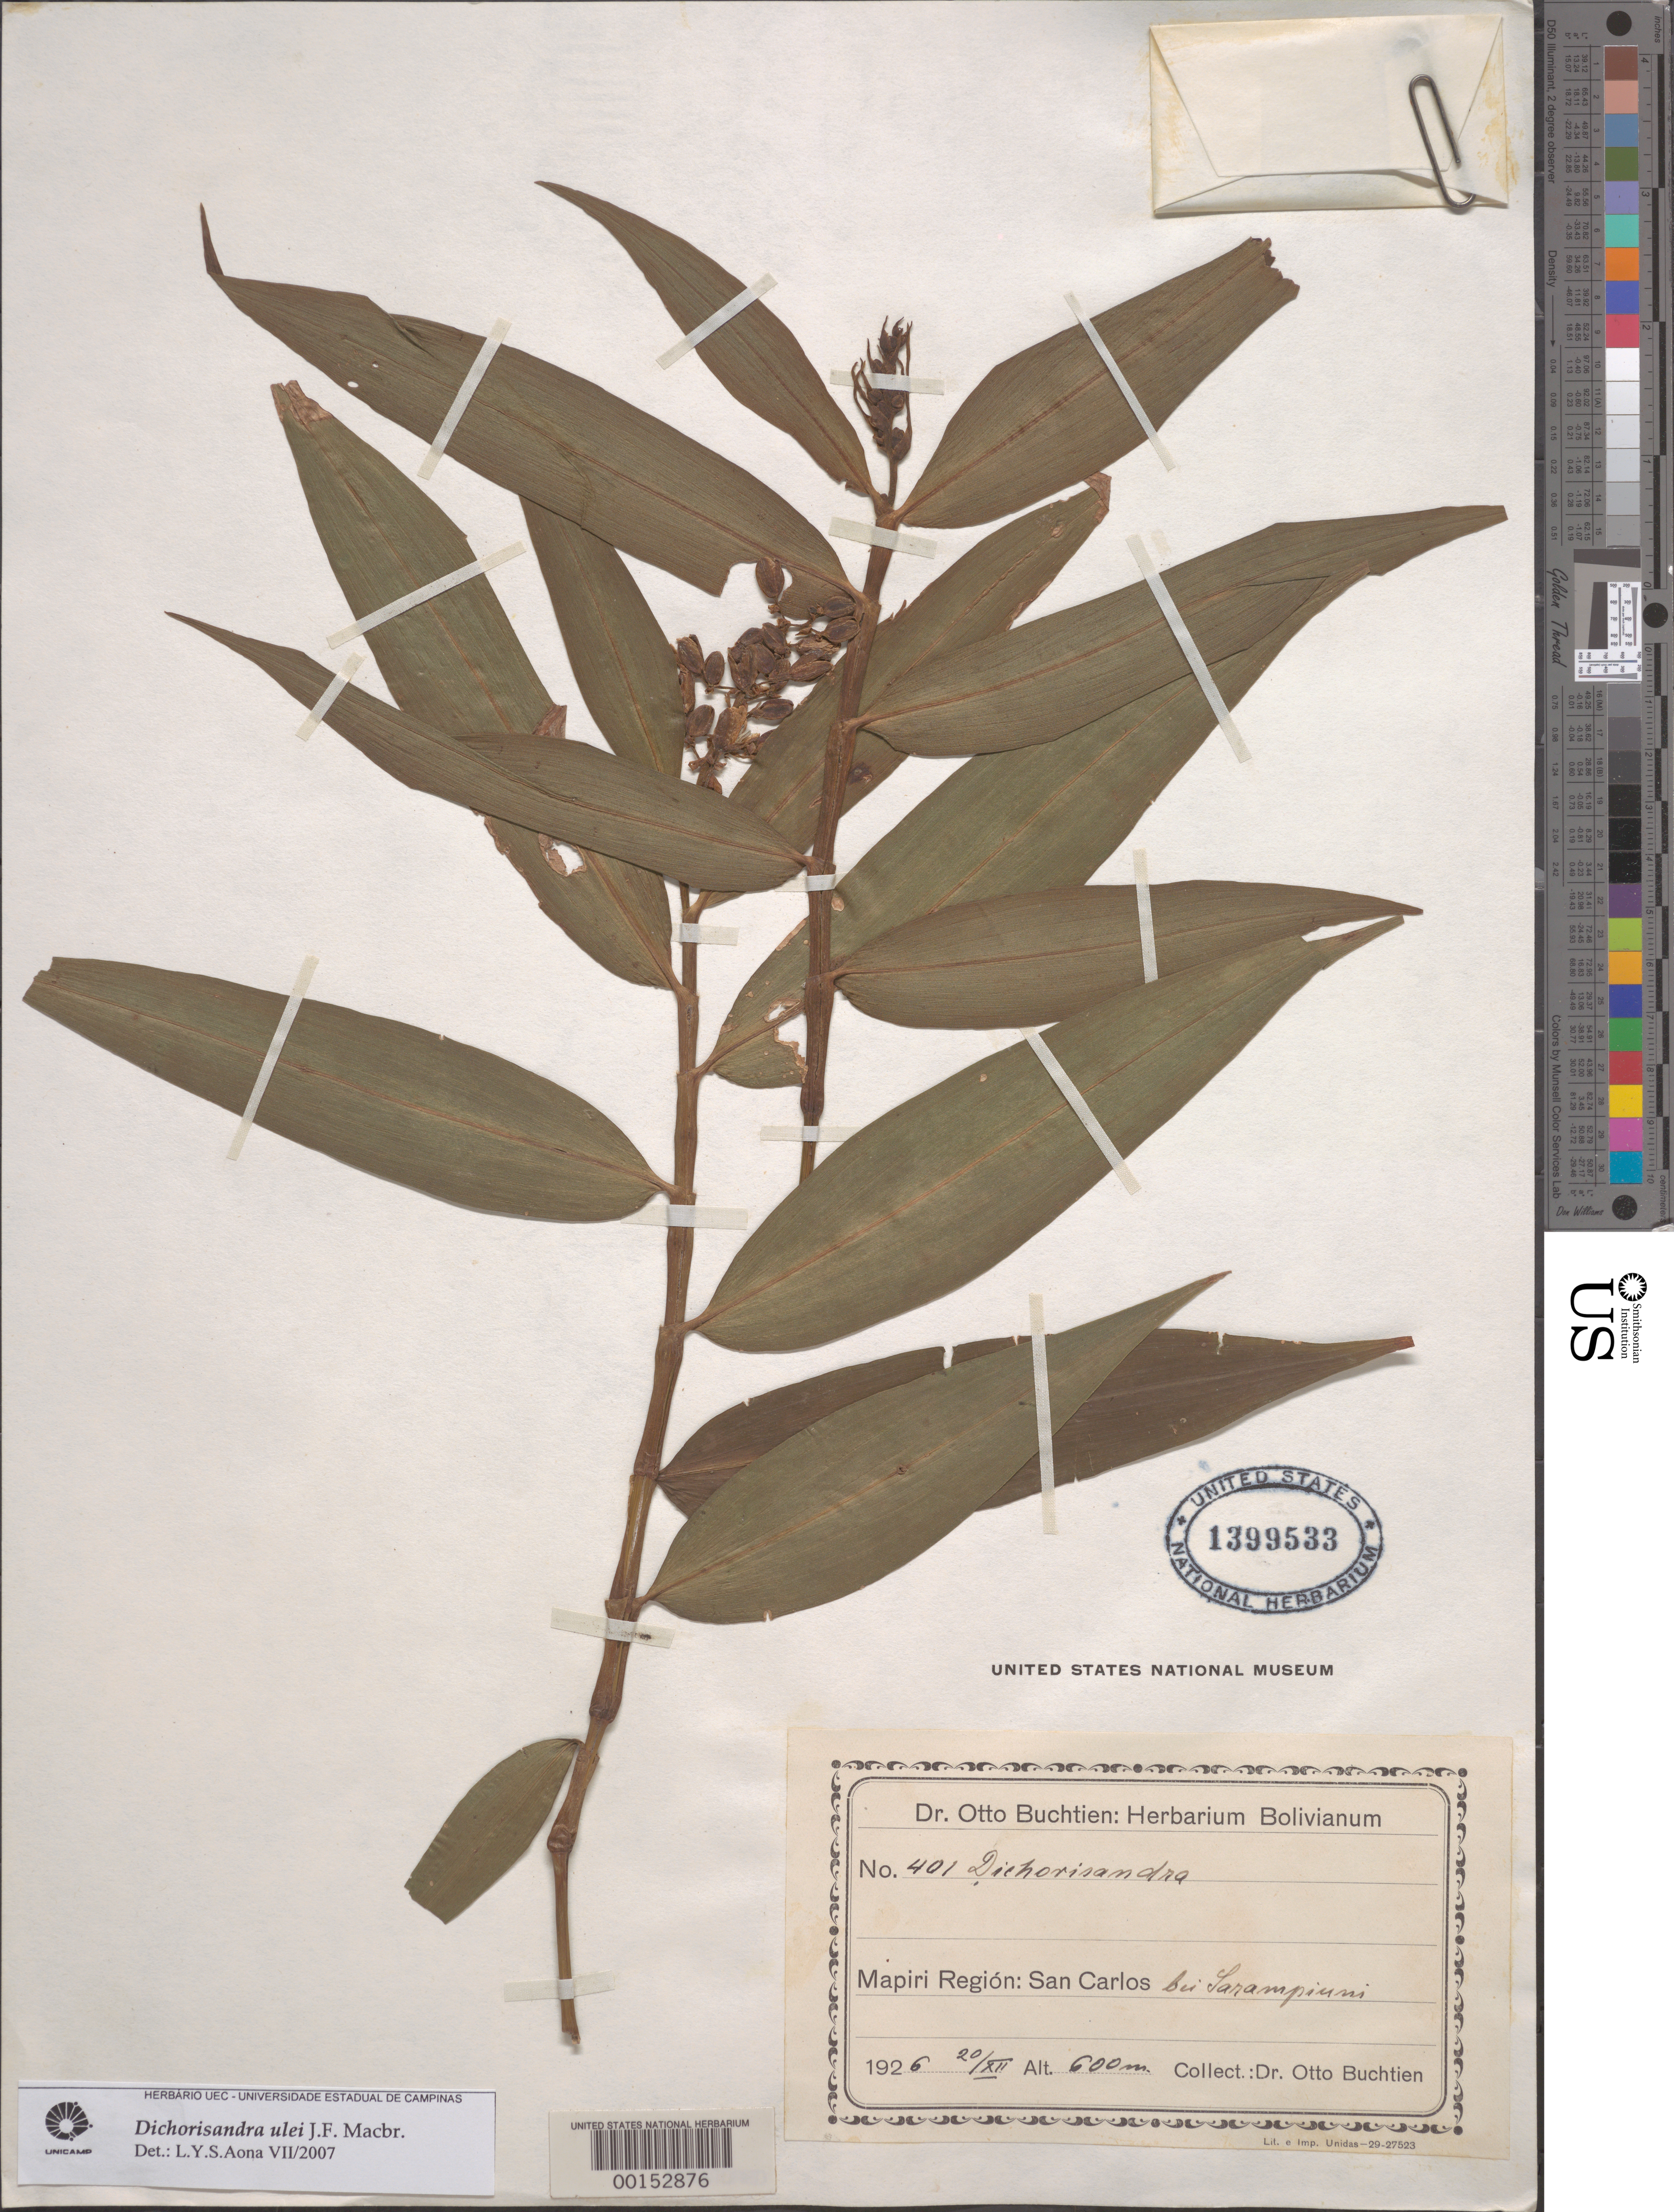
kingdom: Plantae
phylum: Tracheophyta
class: Liliopsida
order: Commelinales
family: Commelinaceae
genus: Dichorisandra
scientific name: Dichorisandra ulei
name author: J.F. Macbr.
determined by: Aona, L. Y. S.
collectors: O. Buchtien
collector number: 401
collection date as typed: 20 Dec 1926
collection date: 1926-12-20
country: Bolivia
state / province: La Paz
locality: Mapiri; San Carlos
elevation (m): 600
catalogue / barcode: US 1399533